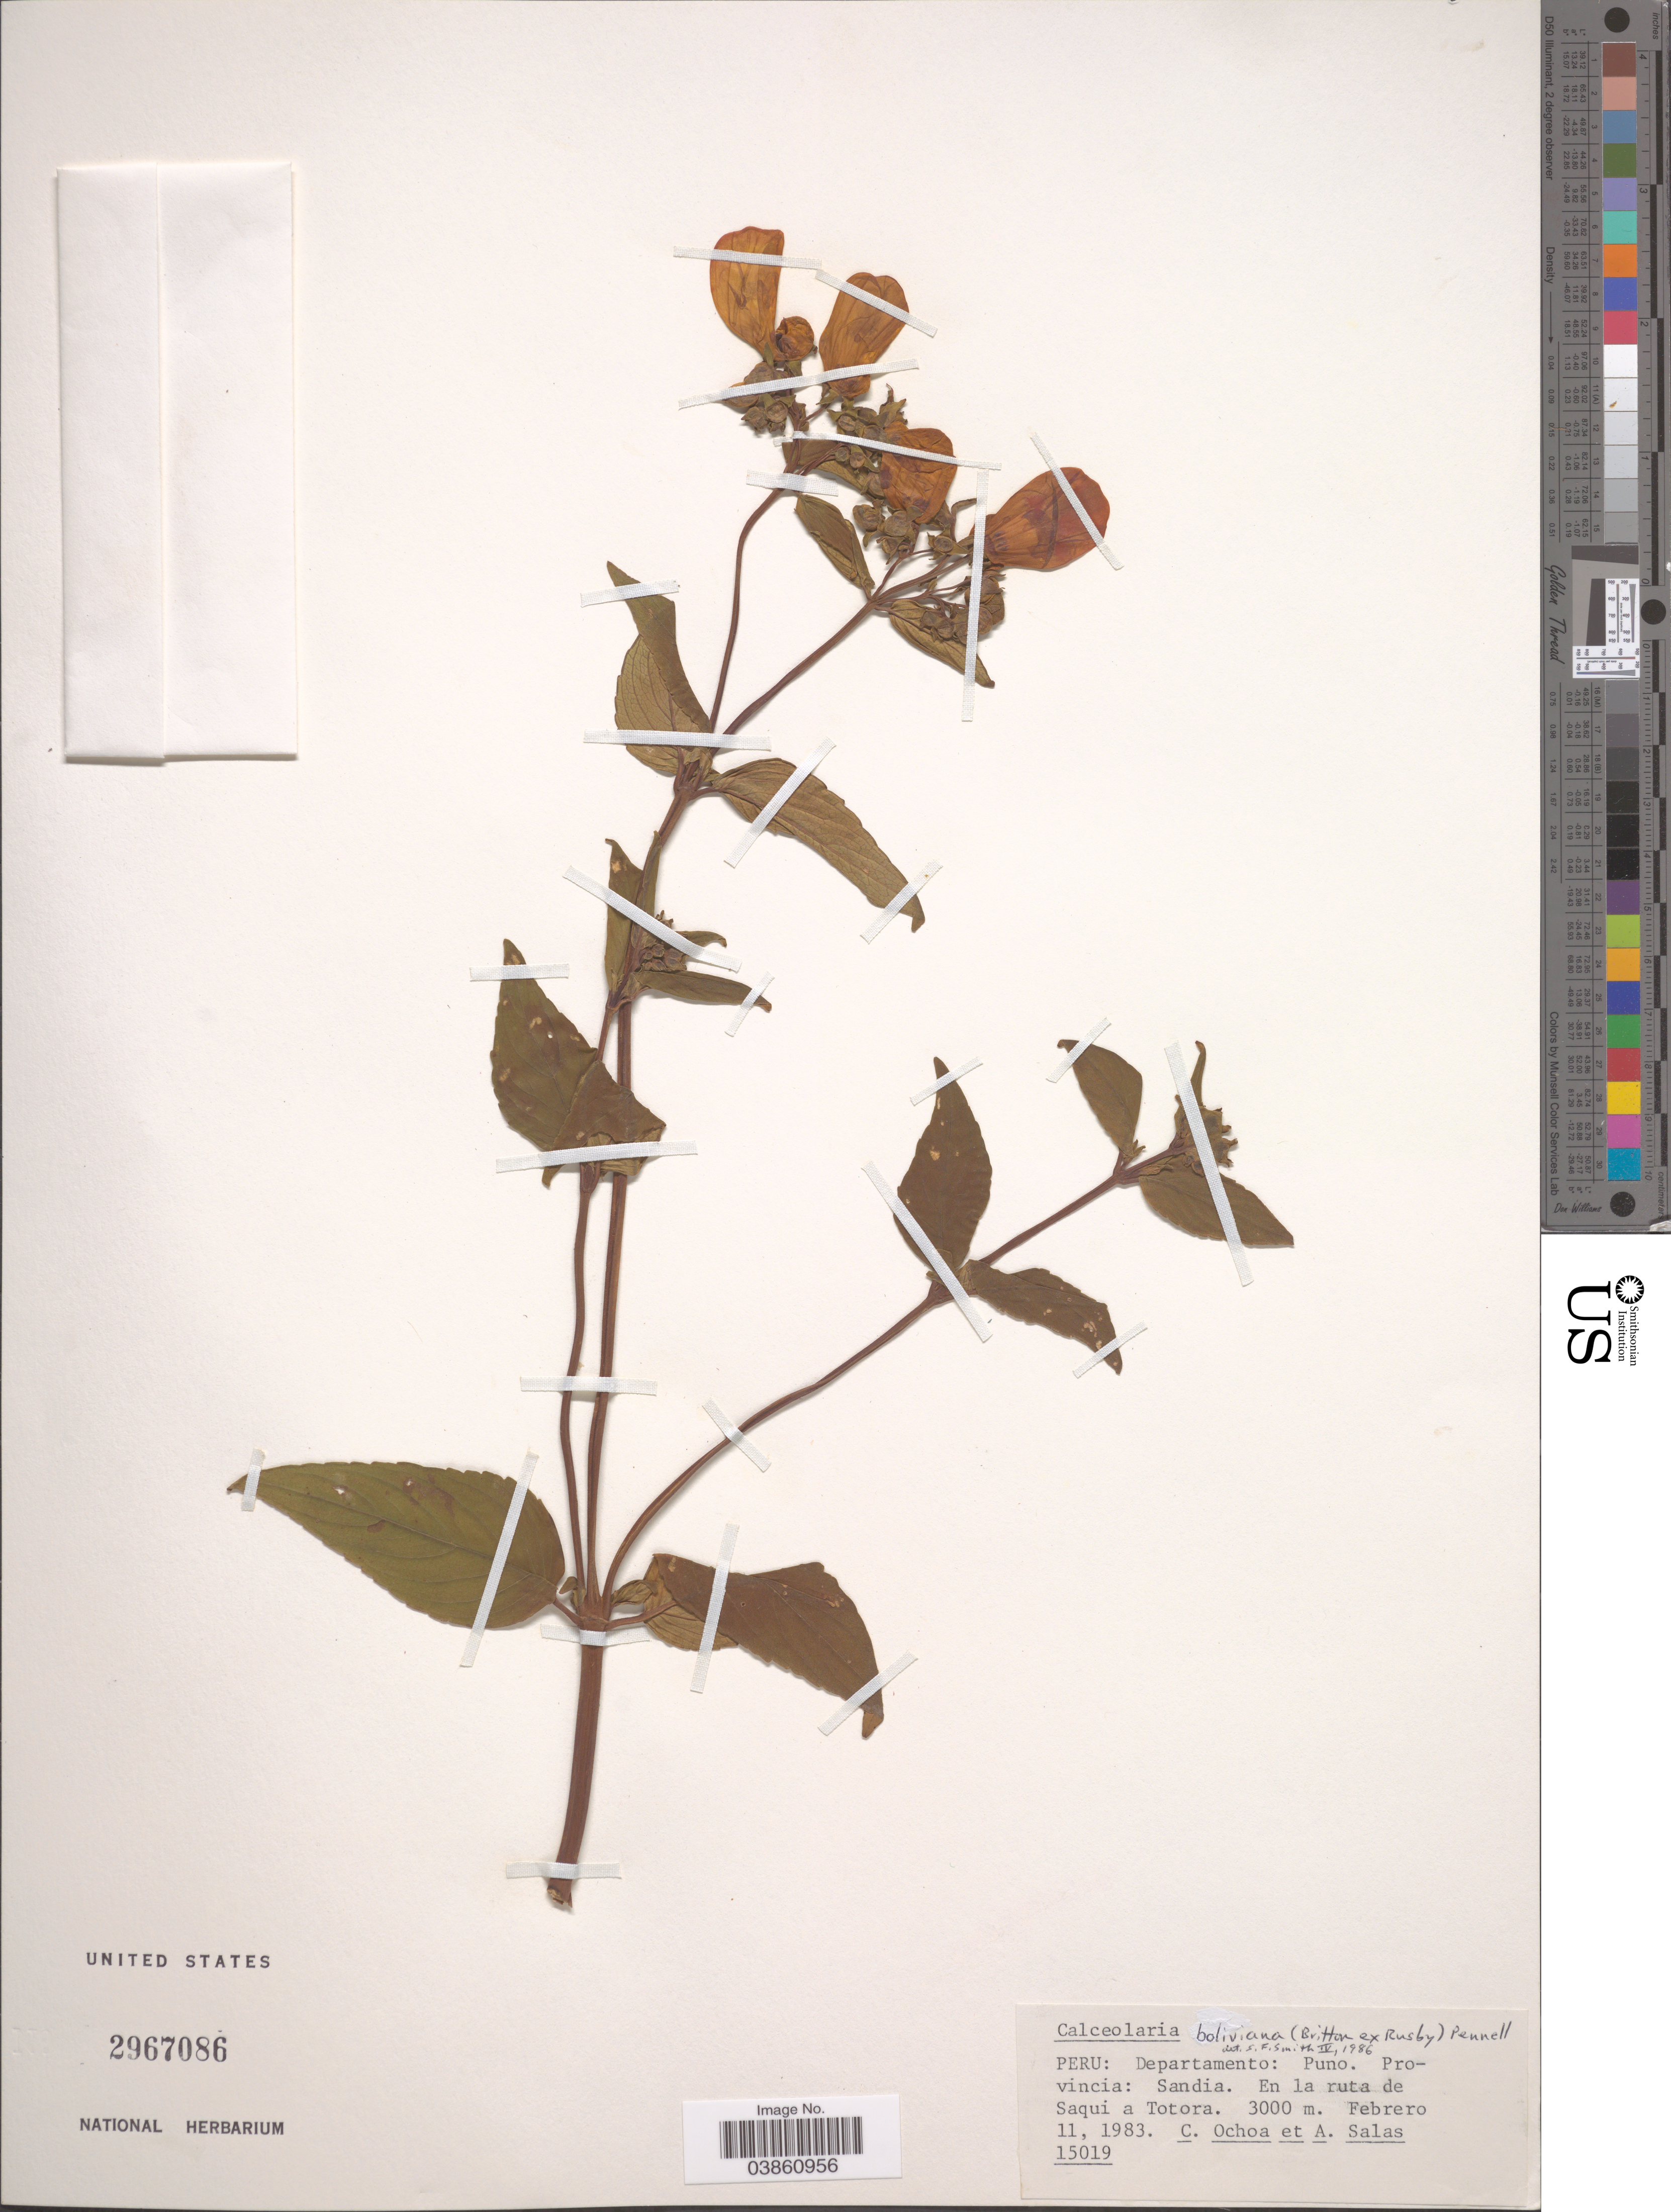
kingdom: Plantae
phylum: Tracheophyta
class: Magnoliopsida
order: Lamiales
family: Calceolariaceae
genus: Calceolaria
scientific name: Calceolaria boliviana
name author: (Britton ex Rusby) Pennell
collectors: C. Ochoa & A. Salas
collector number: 15019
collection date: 1983-02-11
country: Peru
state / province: Puno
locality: Departamento: Puno. Provincia: Sandia. En la ruta de Saqui a Totora.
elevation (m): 3000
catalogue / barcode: US 2967086